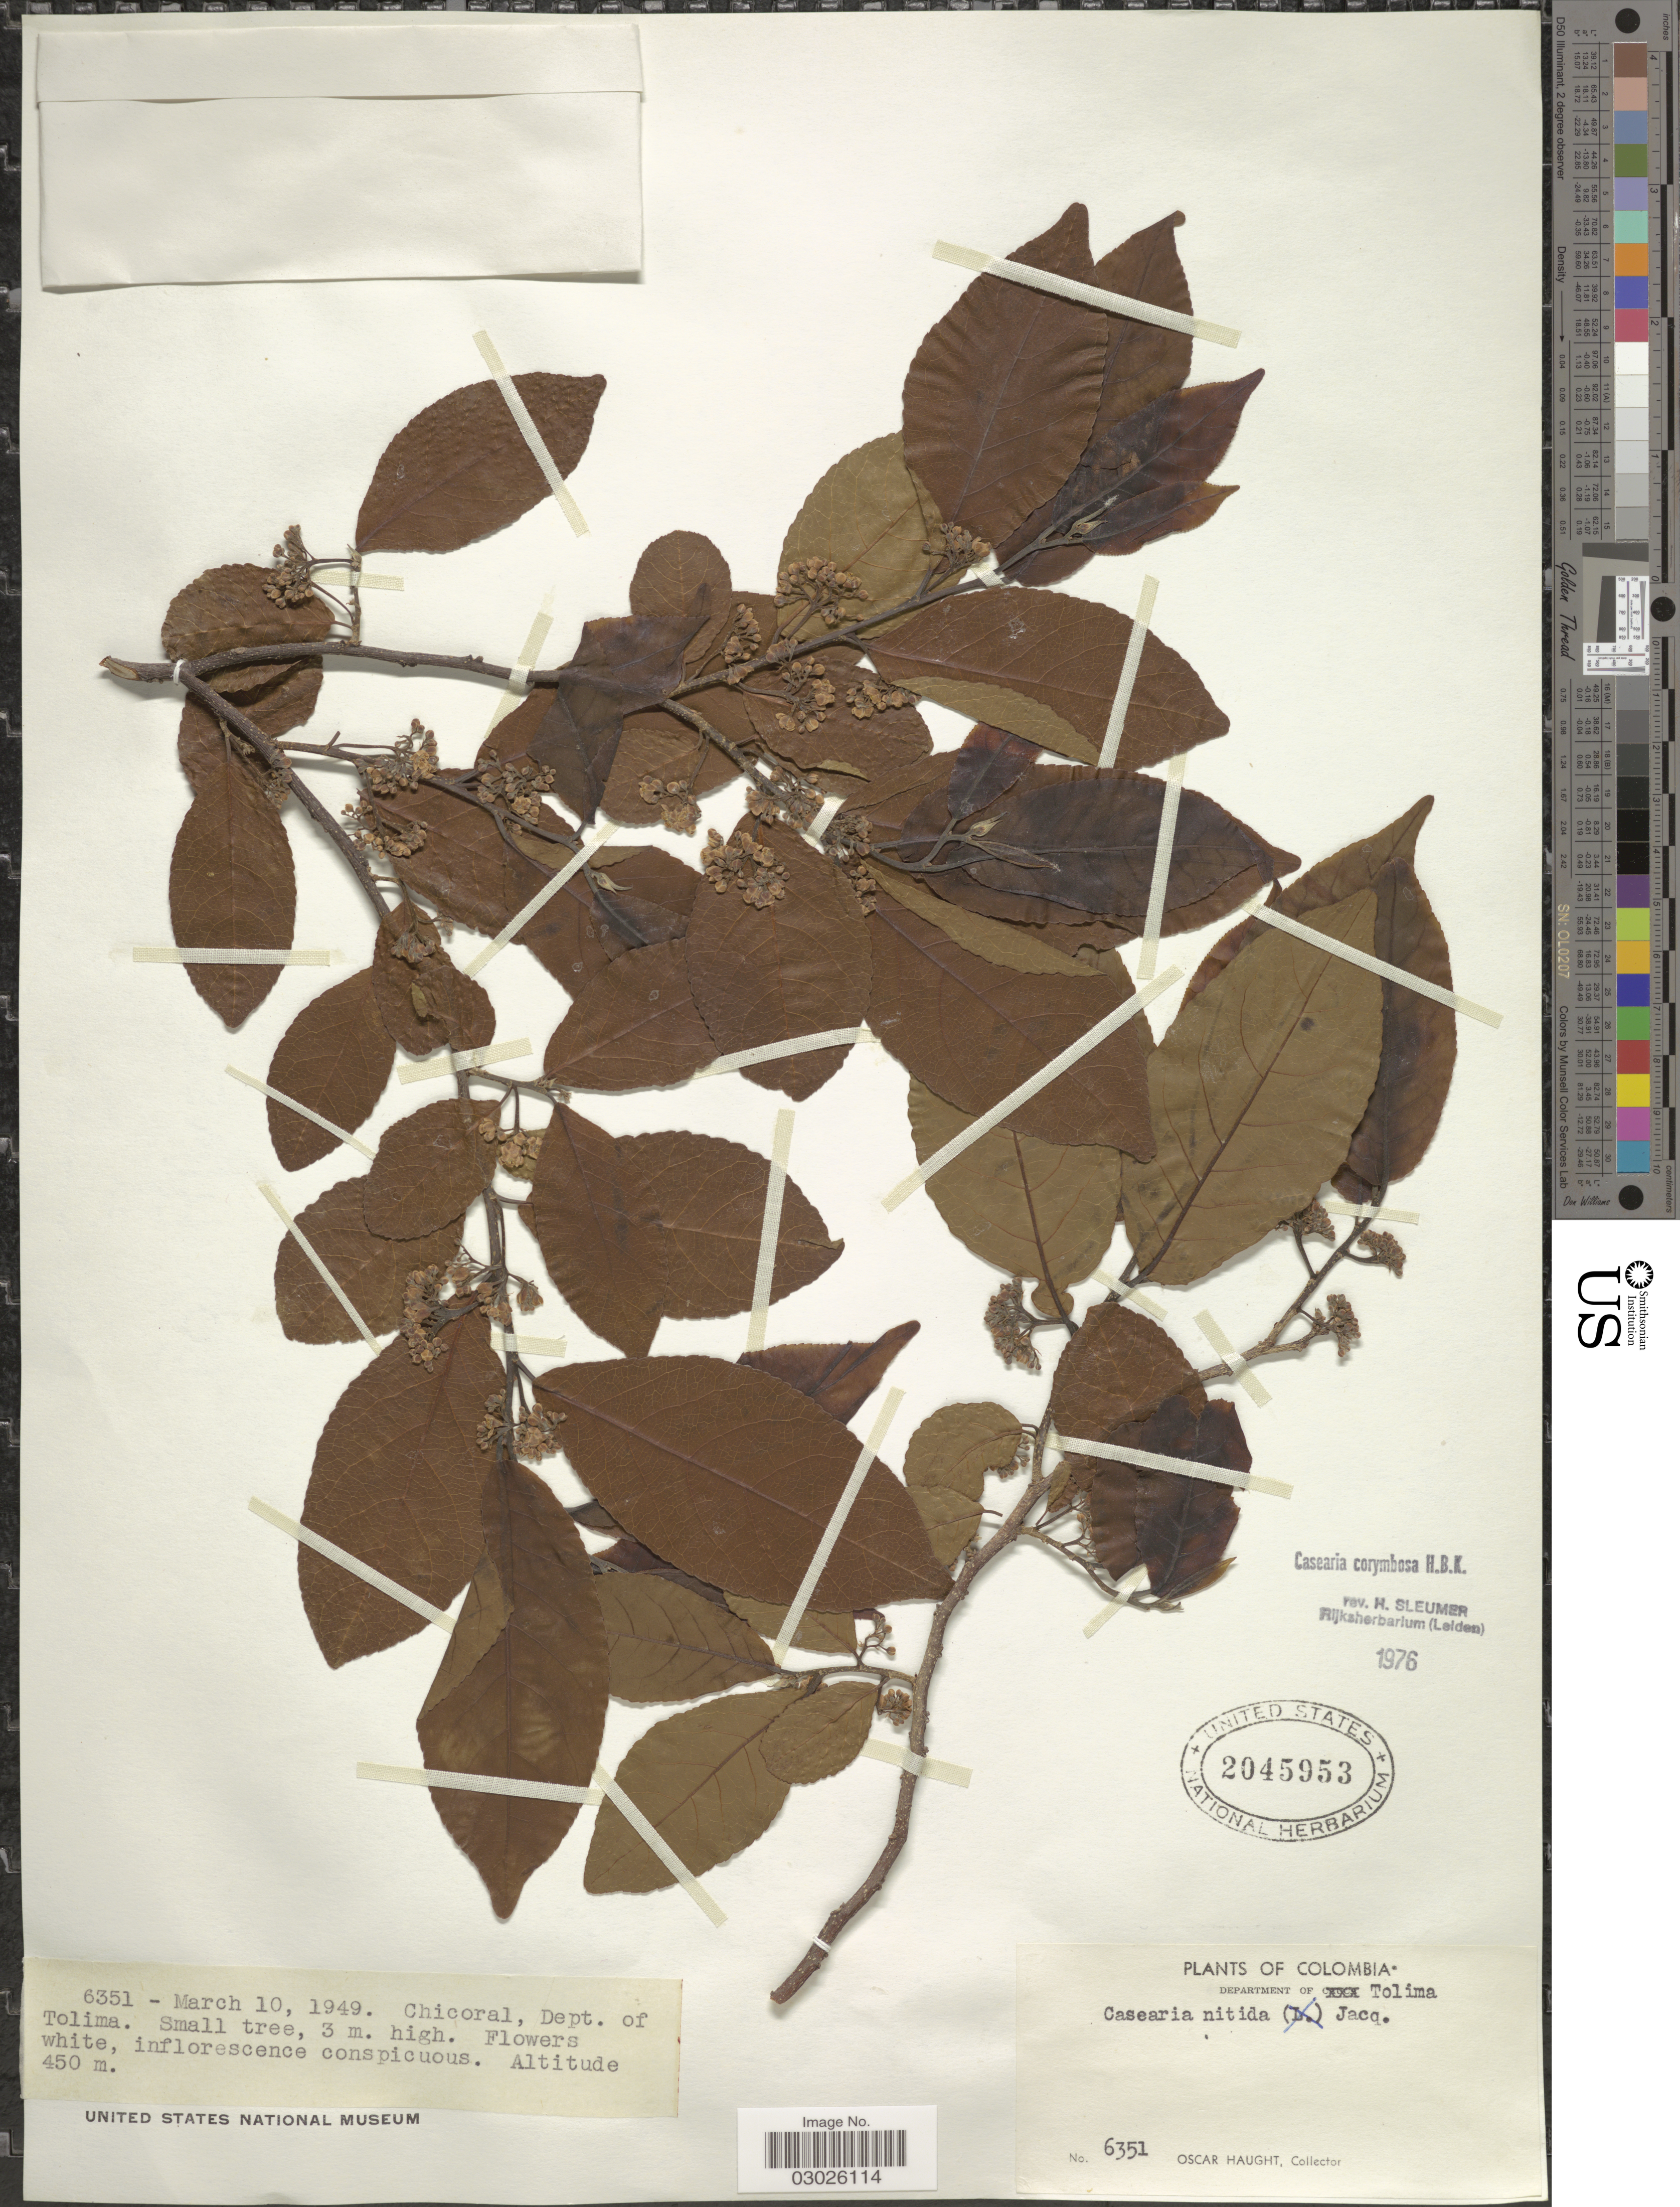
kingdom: Plantae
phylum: Tracheophyta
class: Magnoliopsida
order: Malpighiales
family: Salicaceae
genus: Casearia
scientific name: Casearia corymbosa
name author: Kunth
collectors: O. Haught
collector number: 6351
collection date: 1949-03-10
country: Colombia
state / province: Tolima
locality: Department of Tolima, Chicoral.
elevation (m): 450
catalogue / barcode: US 2045953